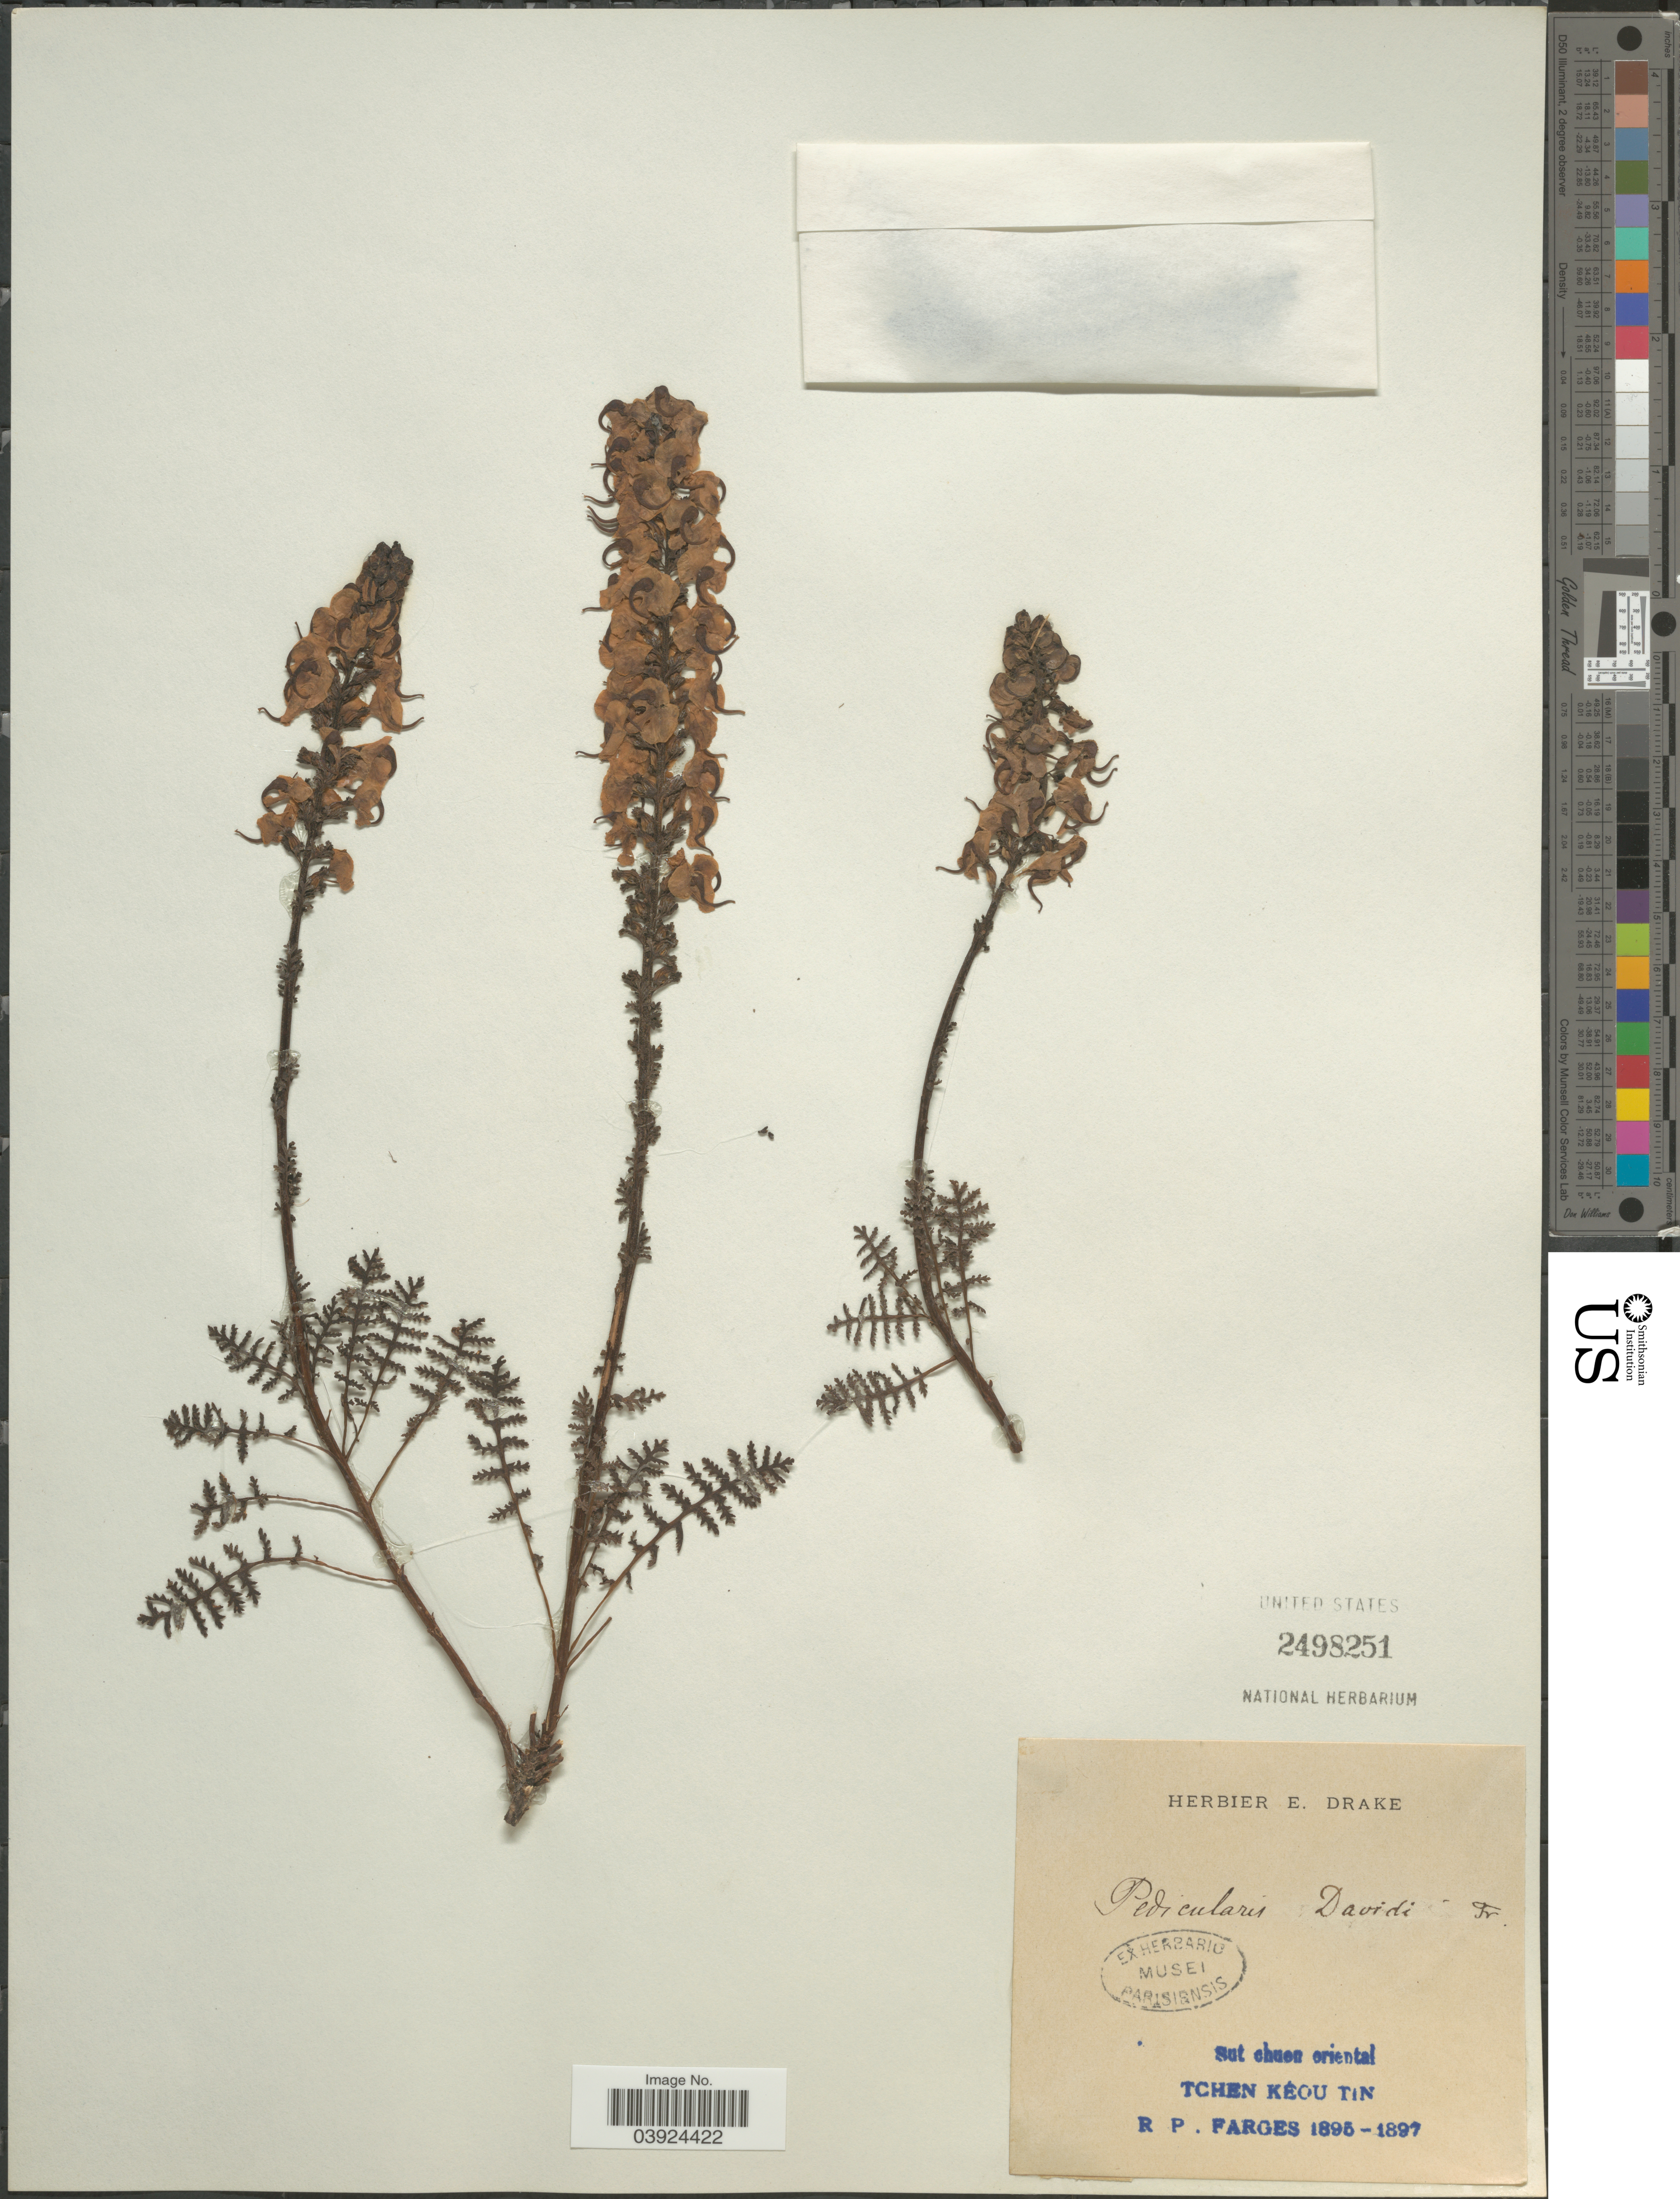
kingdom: Plantae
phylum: Tracheophyta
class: Magnoliopsida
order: Lamiales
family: Orobanchaceae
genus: Pedicularis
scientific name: Pedicularis davidii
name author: Franch.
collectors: R. Farges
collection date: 1895/1897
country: China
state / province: Sichuan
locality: Sut chuen oriental, Tchen Kéou Tin.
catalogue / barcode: US 2498251